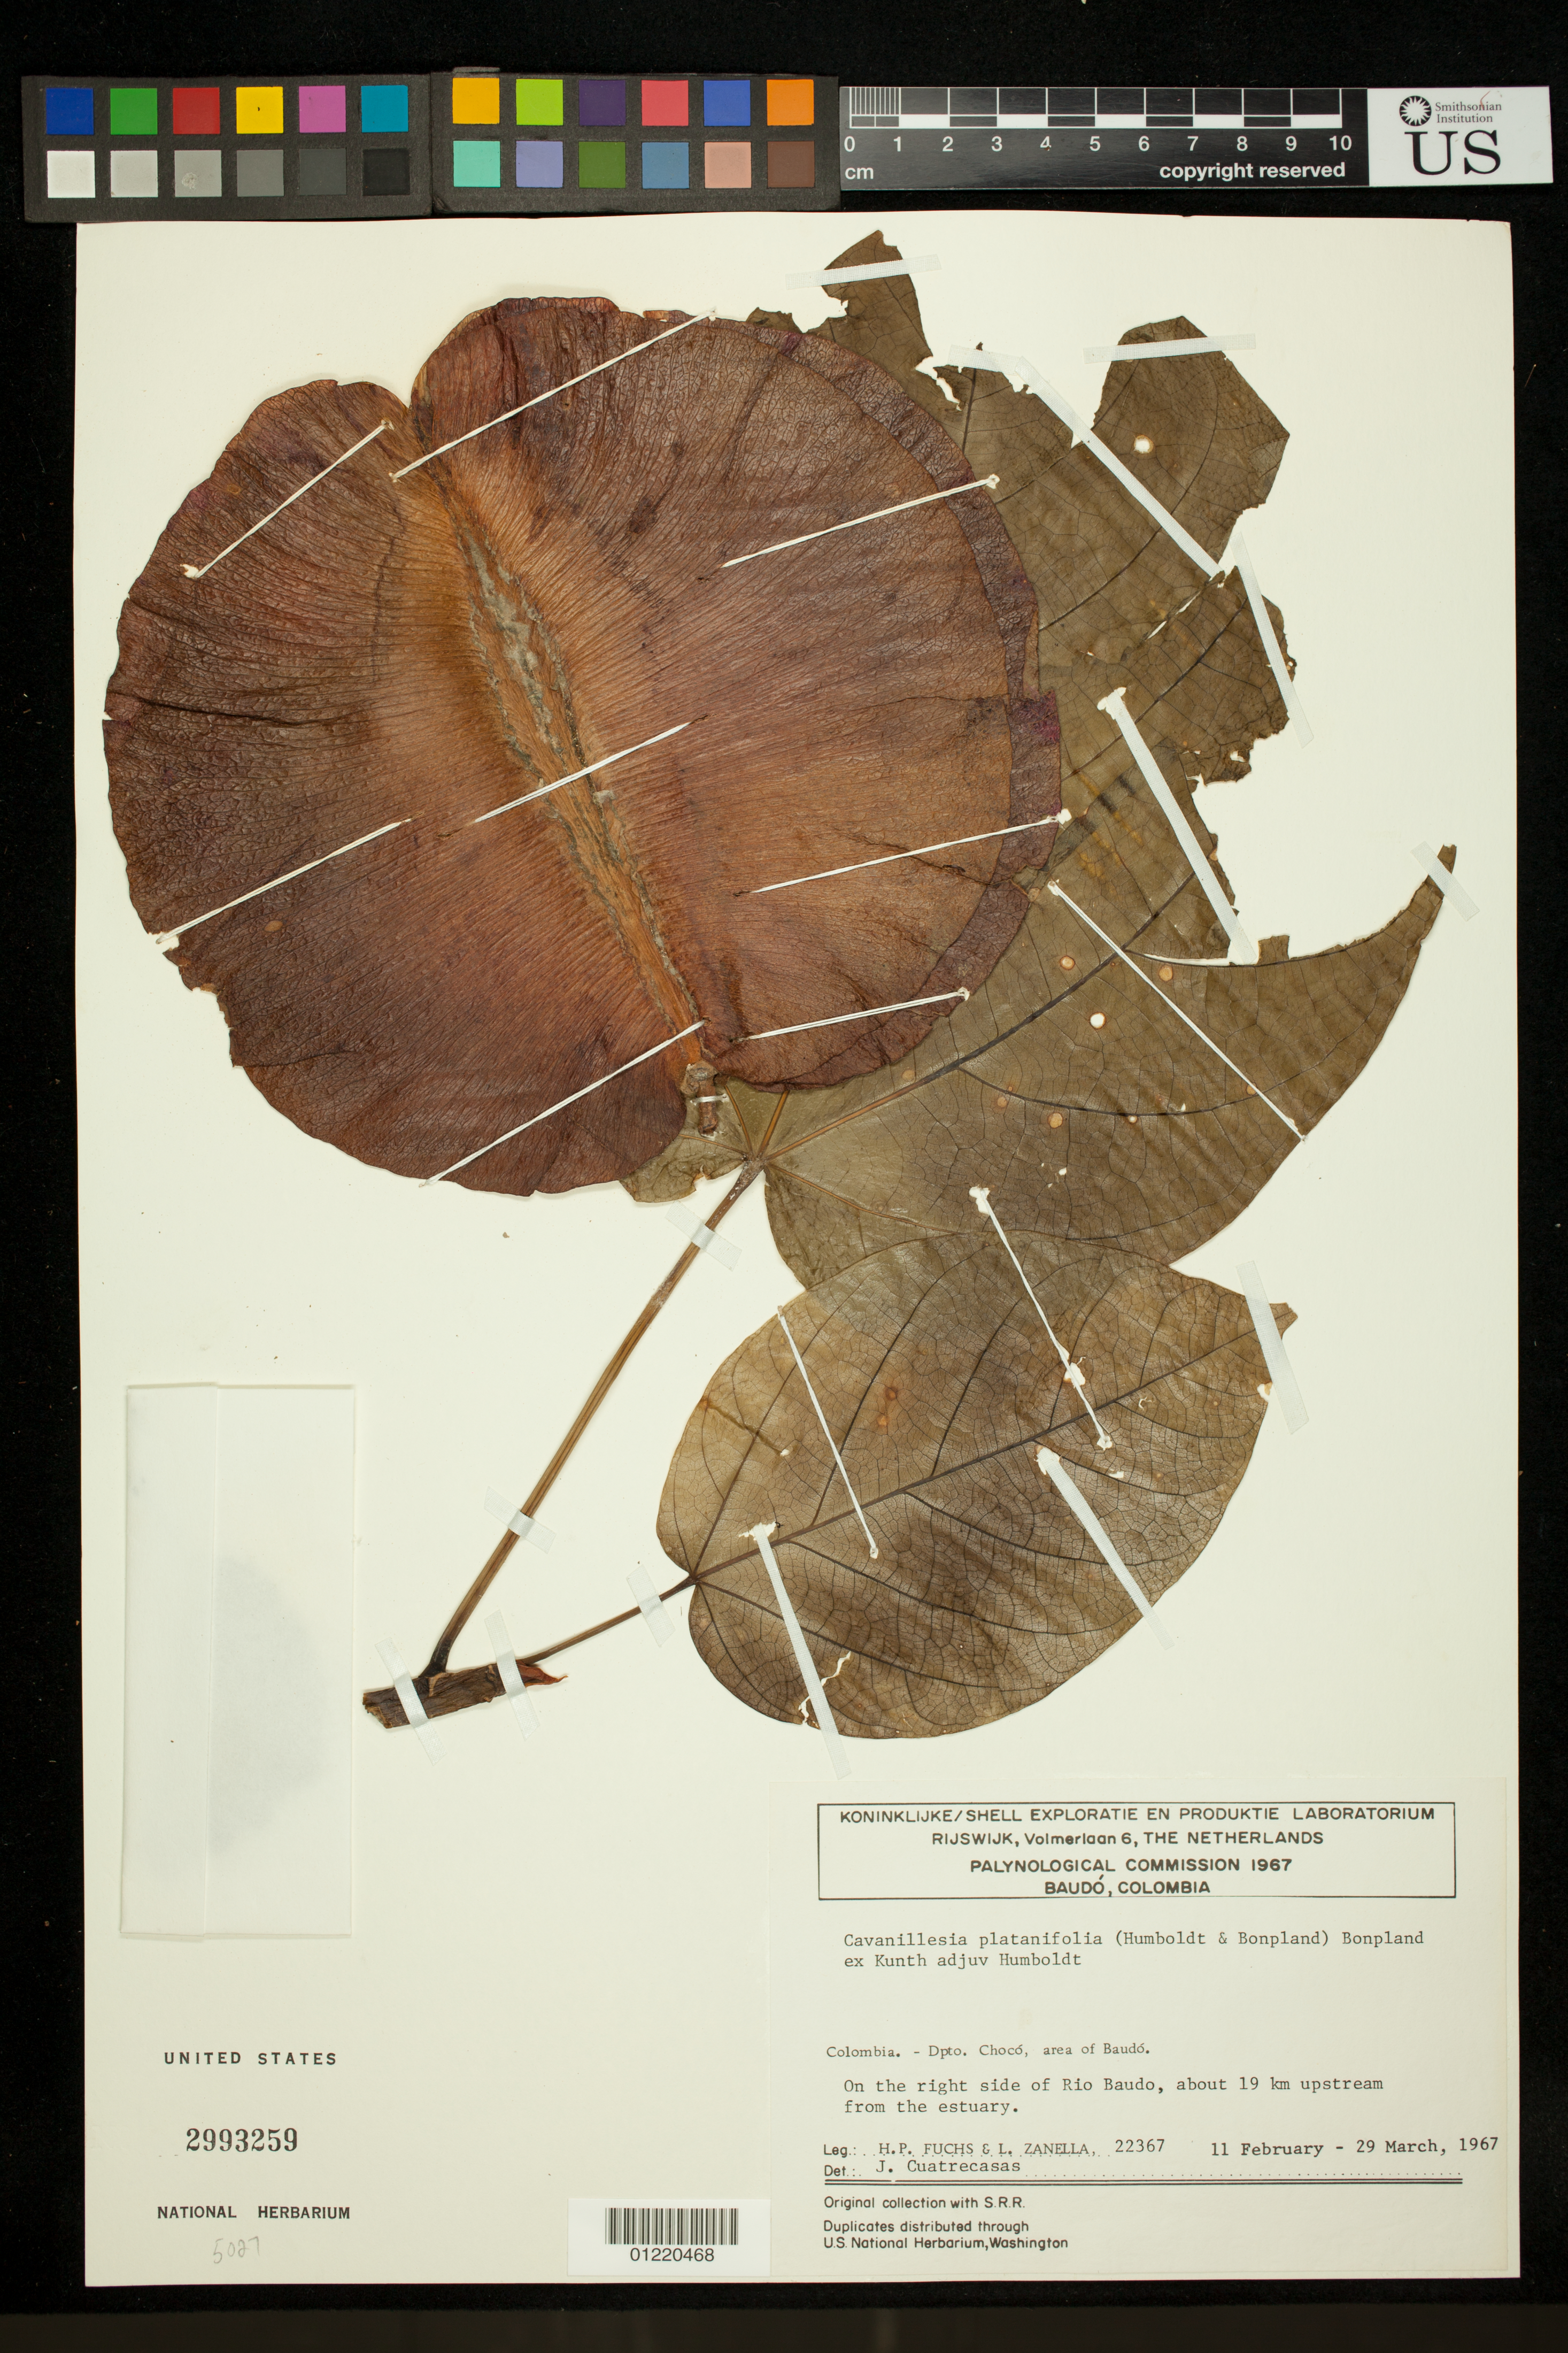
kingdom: Plantae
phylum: Tracheophyta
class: Magnoliopsida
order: Malvales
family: Malvaceae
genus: Cavanillesia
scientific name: Cavanillesia platanifolia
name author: (Bonpl.) Kunth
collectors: H. P. Fuchs & L. Zanella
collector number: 22367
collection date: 1967-02-11/1967-03-29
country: Colombia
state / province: Choco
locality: On the right side of Rio Baudó, about 19 km upstream from the estuary.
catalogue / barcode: US 2993259